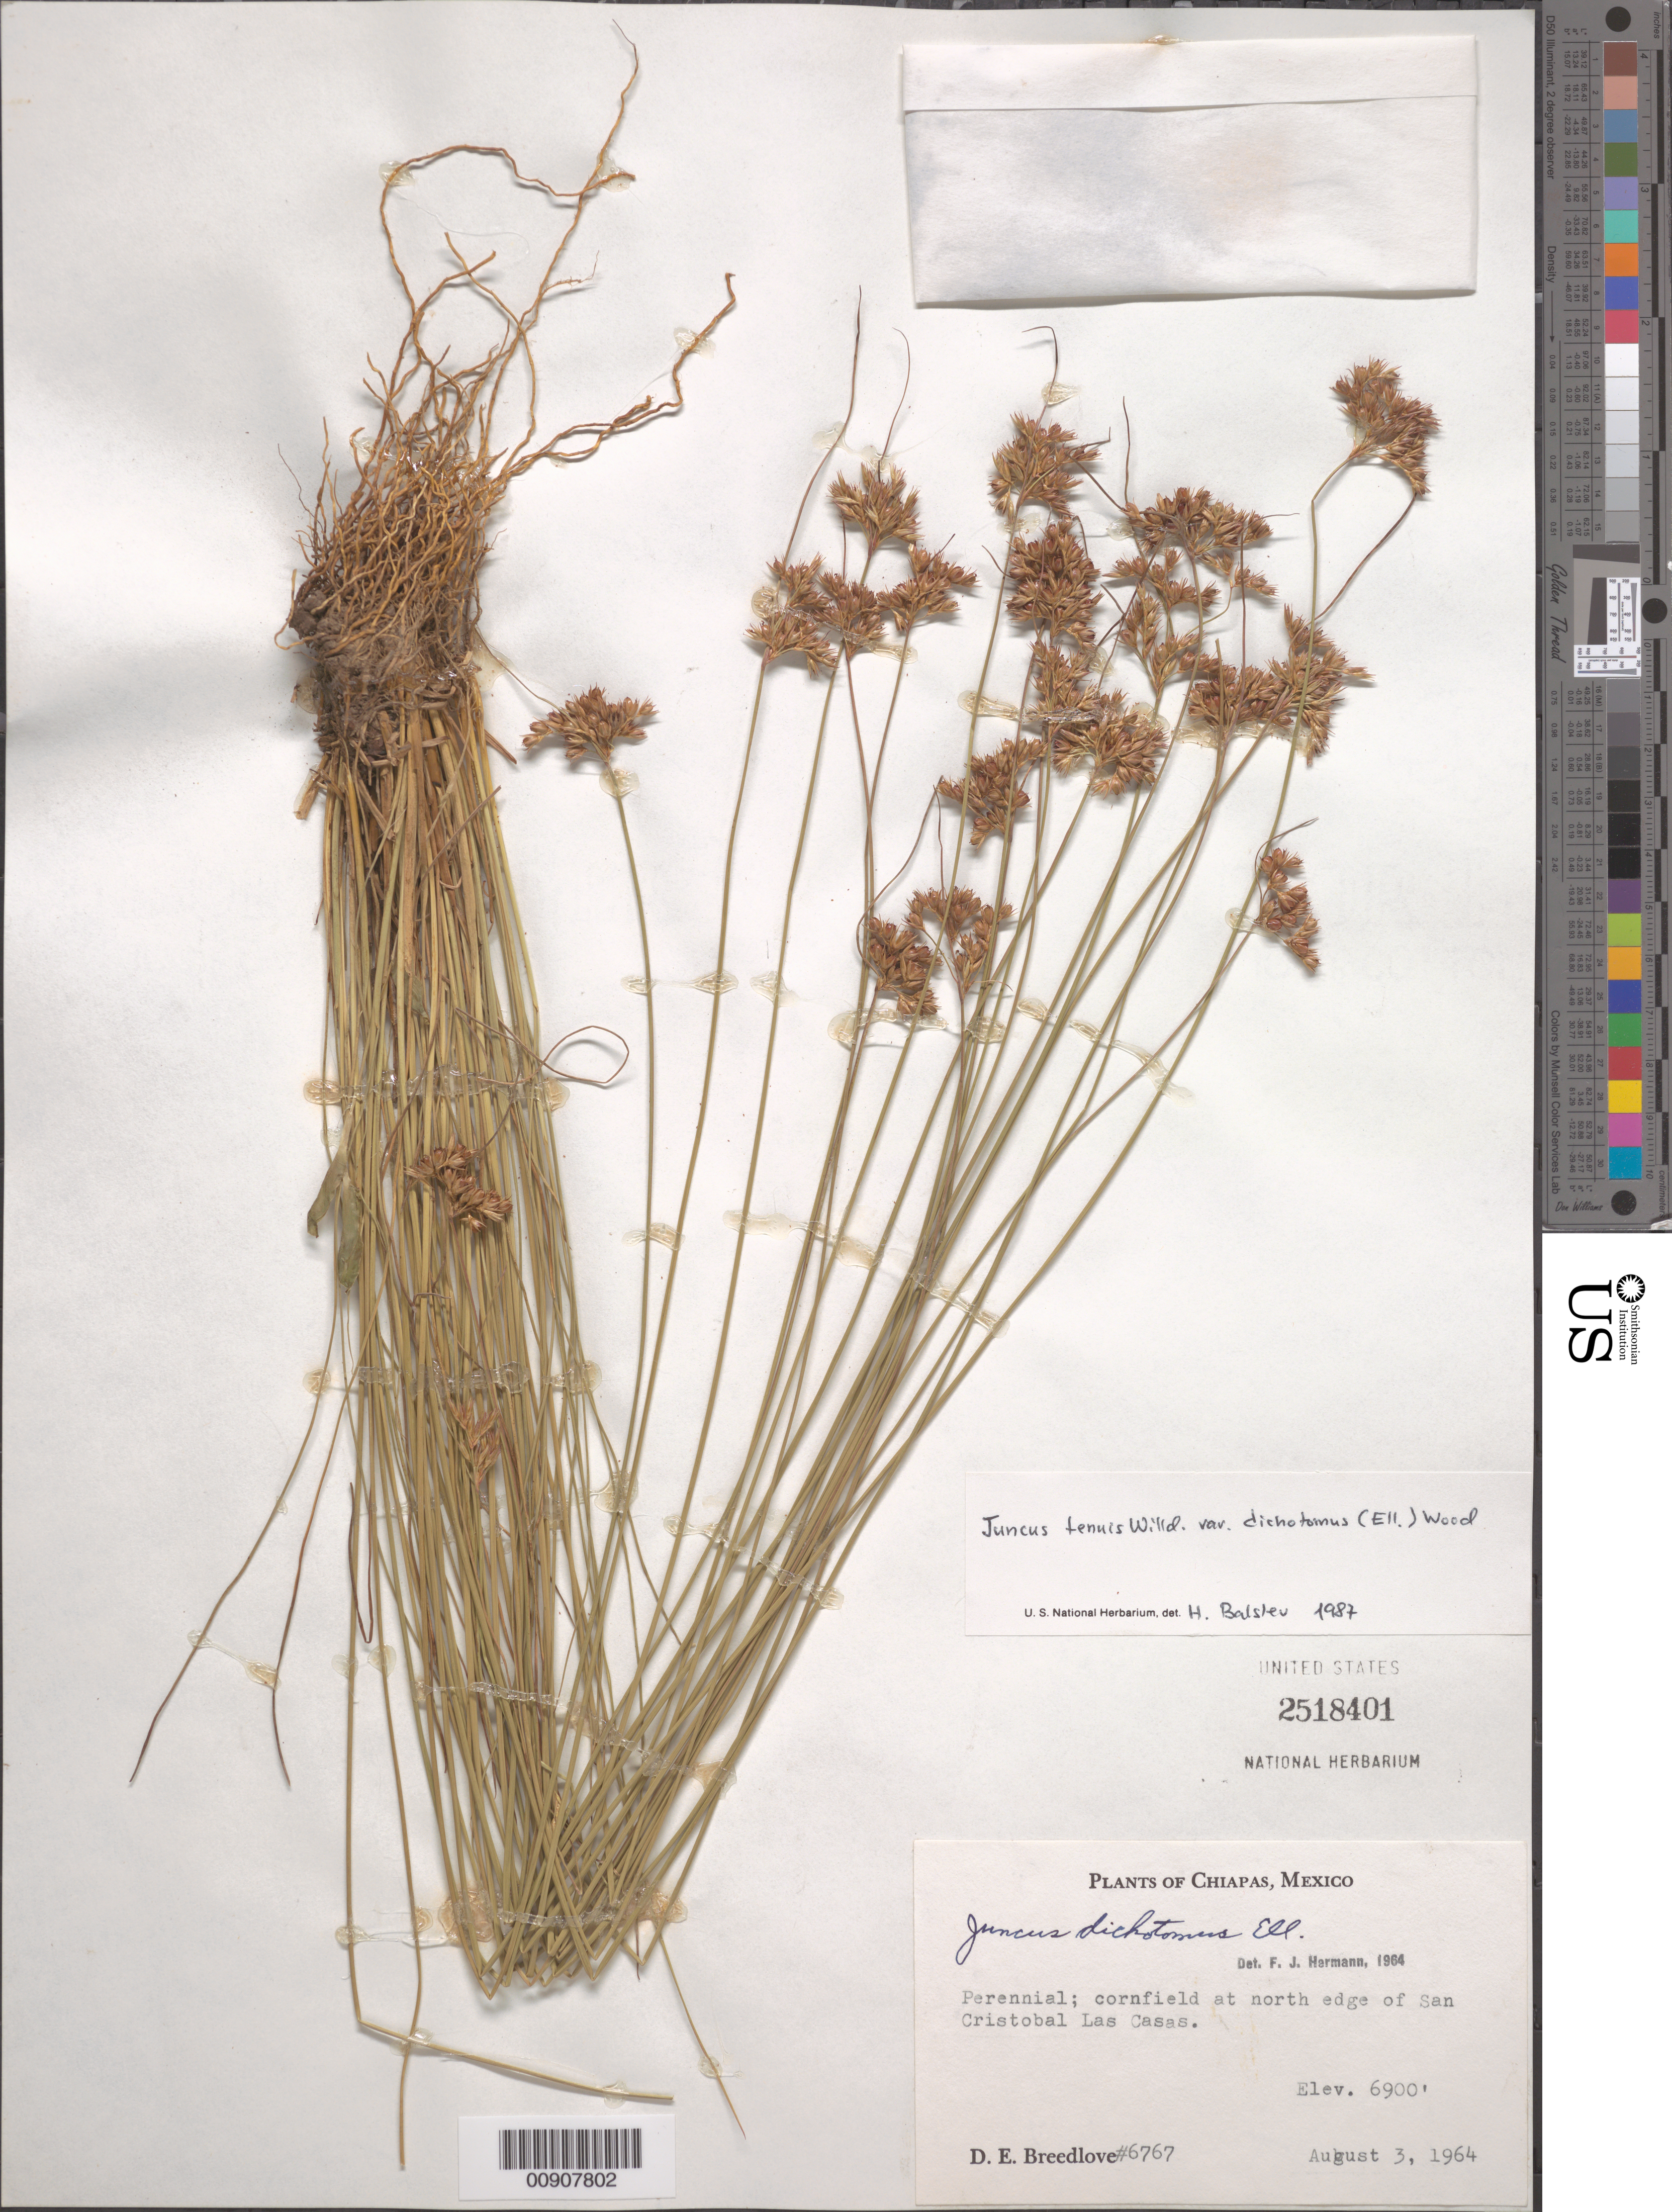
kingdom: Plantae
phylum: Tracheophyta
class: Liliopsida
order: Poales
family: Juncaceae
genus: Juncus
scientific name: Juncus tenuis var. dichotomus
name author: (Elliott) Alph. Wood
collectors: D. E. Breedlove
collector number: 6767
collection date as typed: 03 Aug 1964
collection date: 1964-08-03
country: Mexico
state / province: Chiapas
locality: At north edge of San Cristóbal Las Casas.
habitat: Cornfield.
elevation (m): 2103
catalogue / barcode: US 2518401